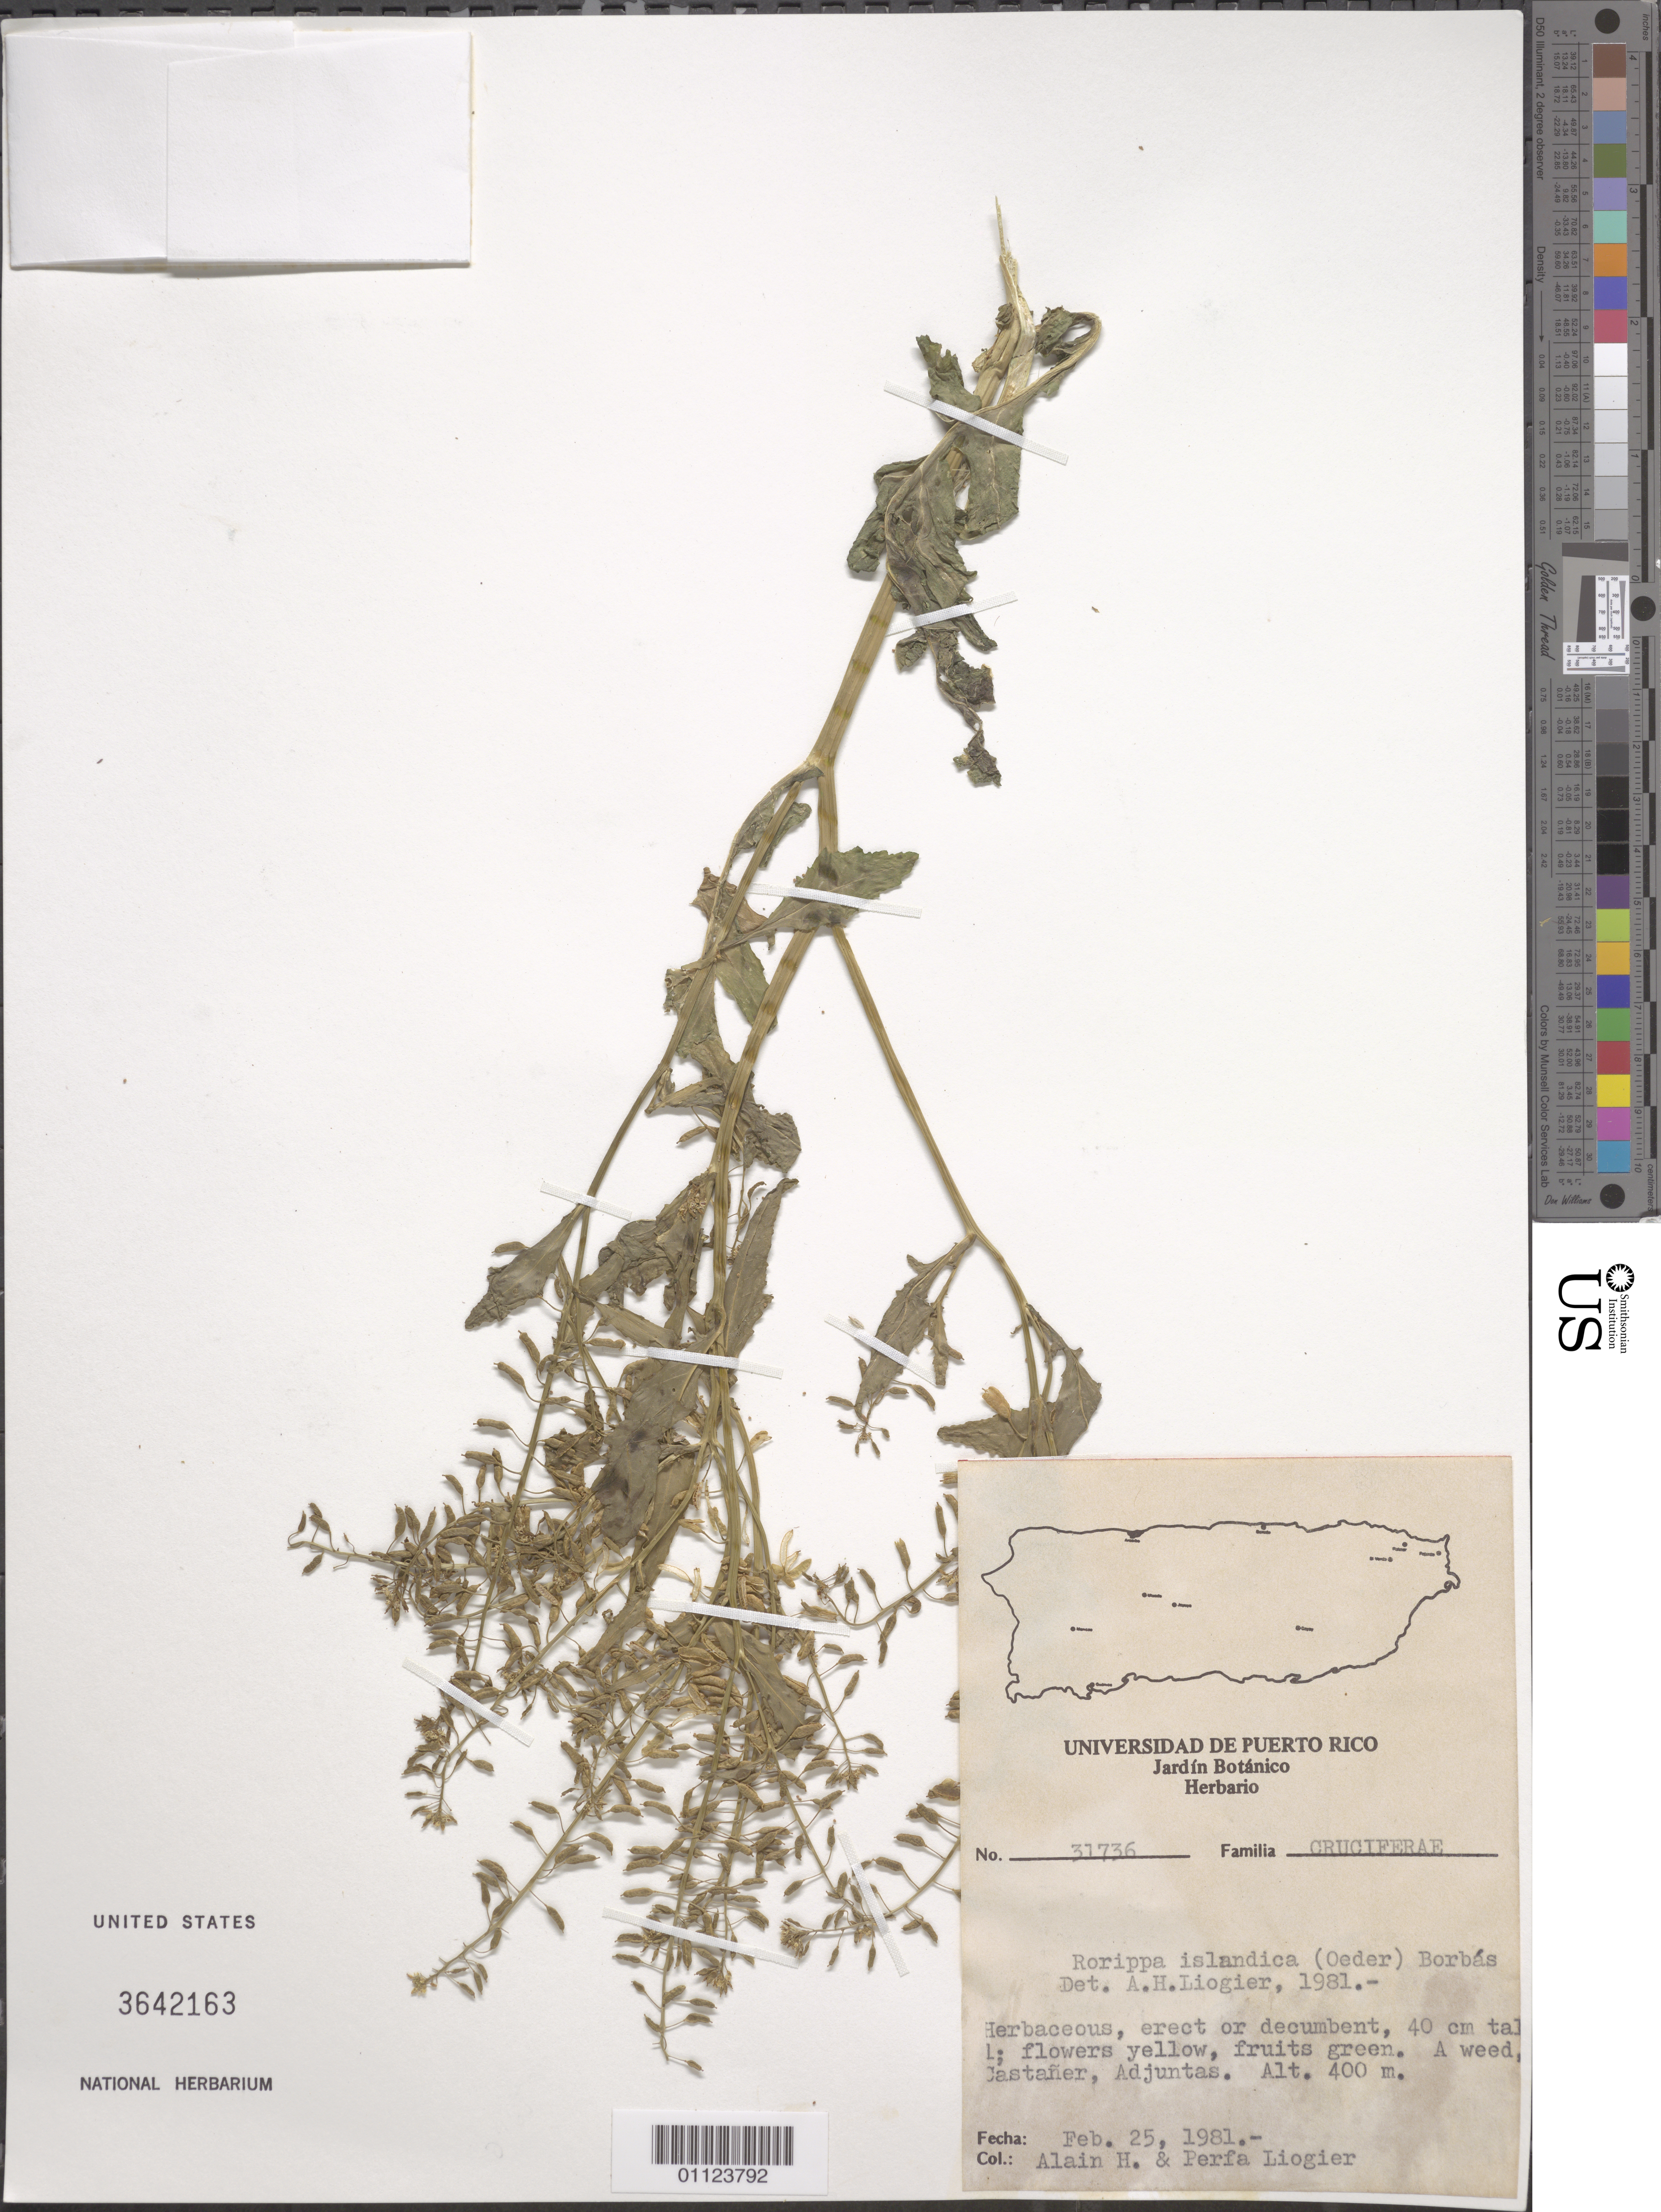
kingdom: Plantae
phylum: Tracheophyta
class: Magnoliopsida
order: Brassicales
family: Brassicaceae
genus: Rorippa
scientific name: Rorippa islandica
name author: (Oeder) Borbás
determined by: Liogier, Alain H.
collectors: A. H. Liogier & M. P. Liogier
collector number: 31736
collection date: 1981-02-25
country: Puerto Rico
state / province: Adjuntas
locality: Castañer, Adjuntas.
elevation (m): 400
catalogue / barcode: US 3642163